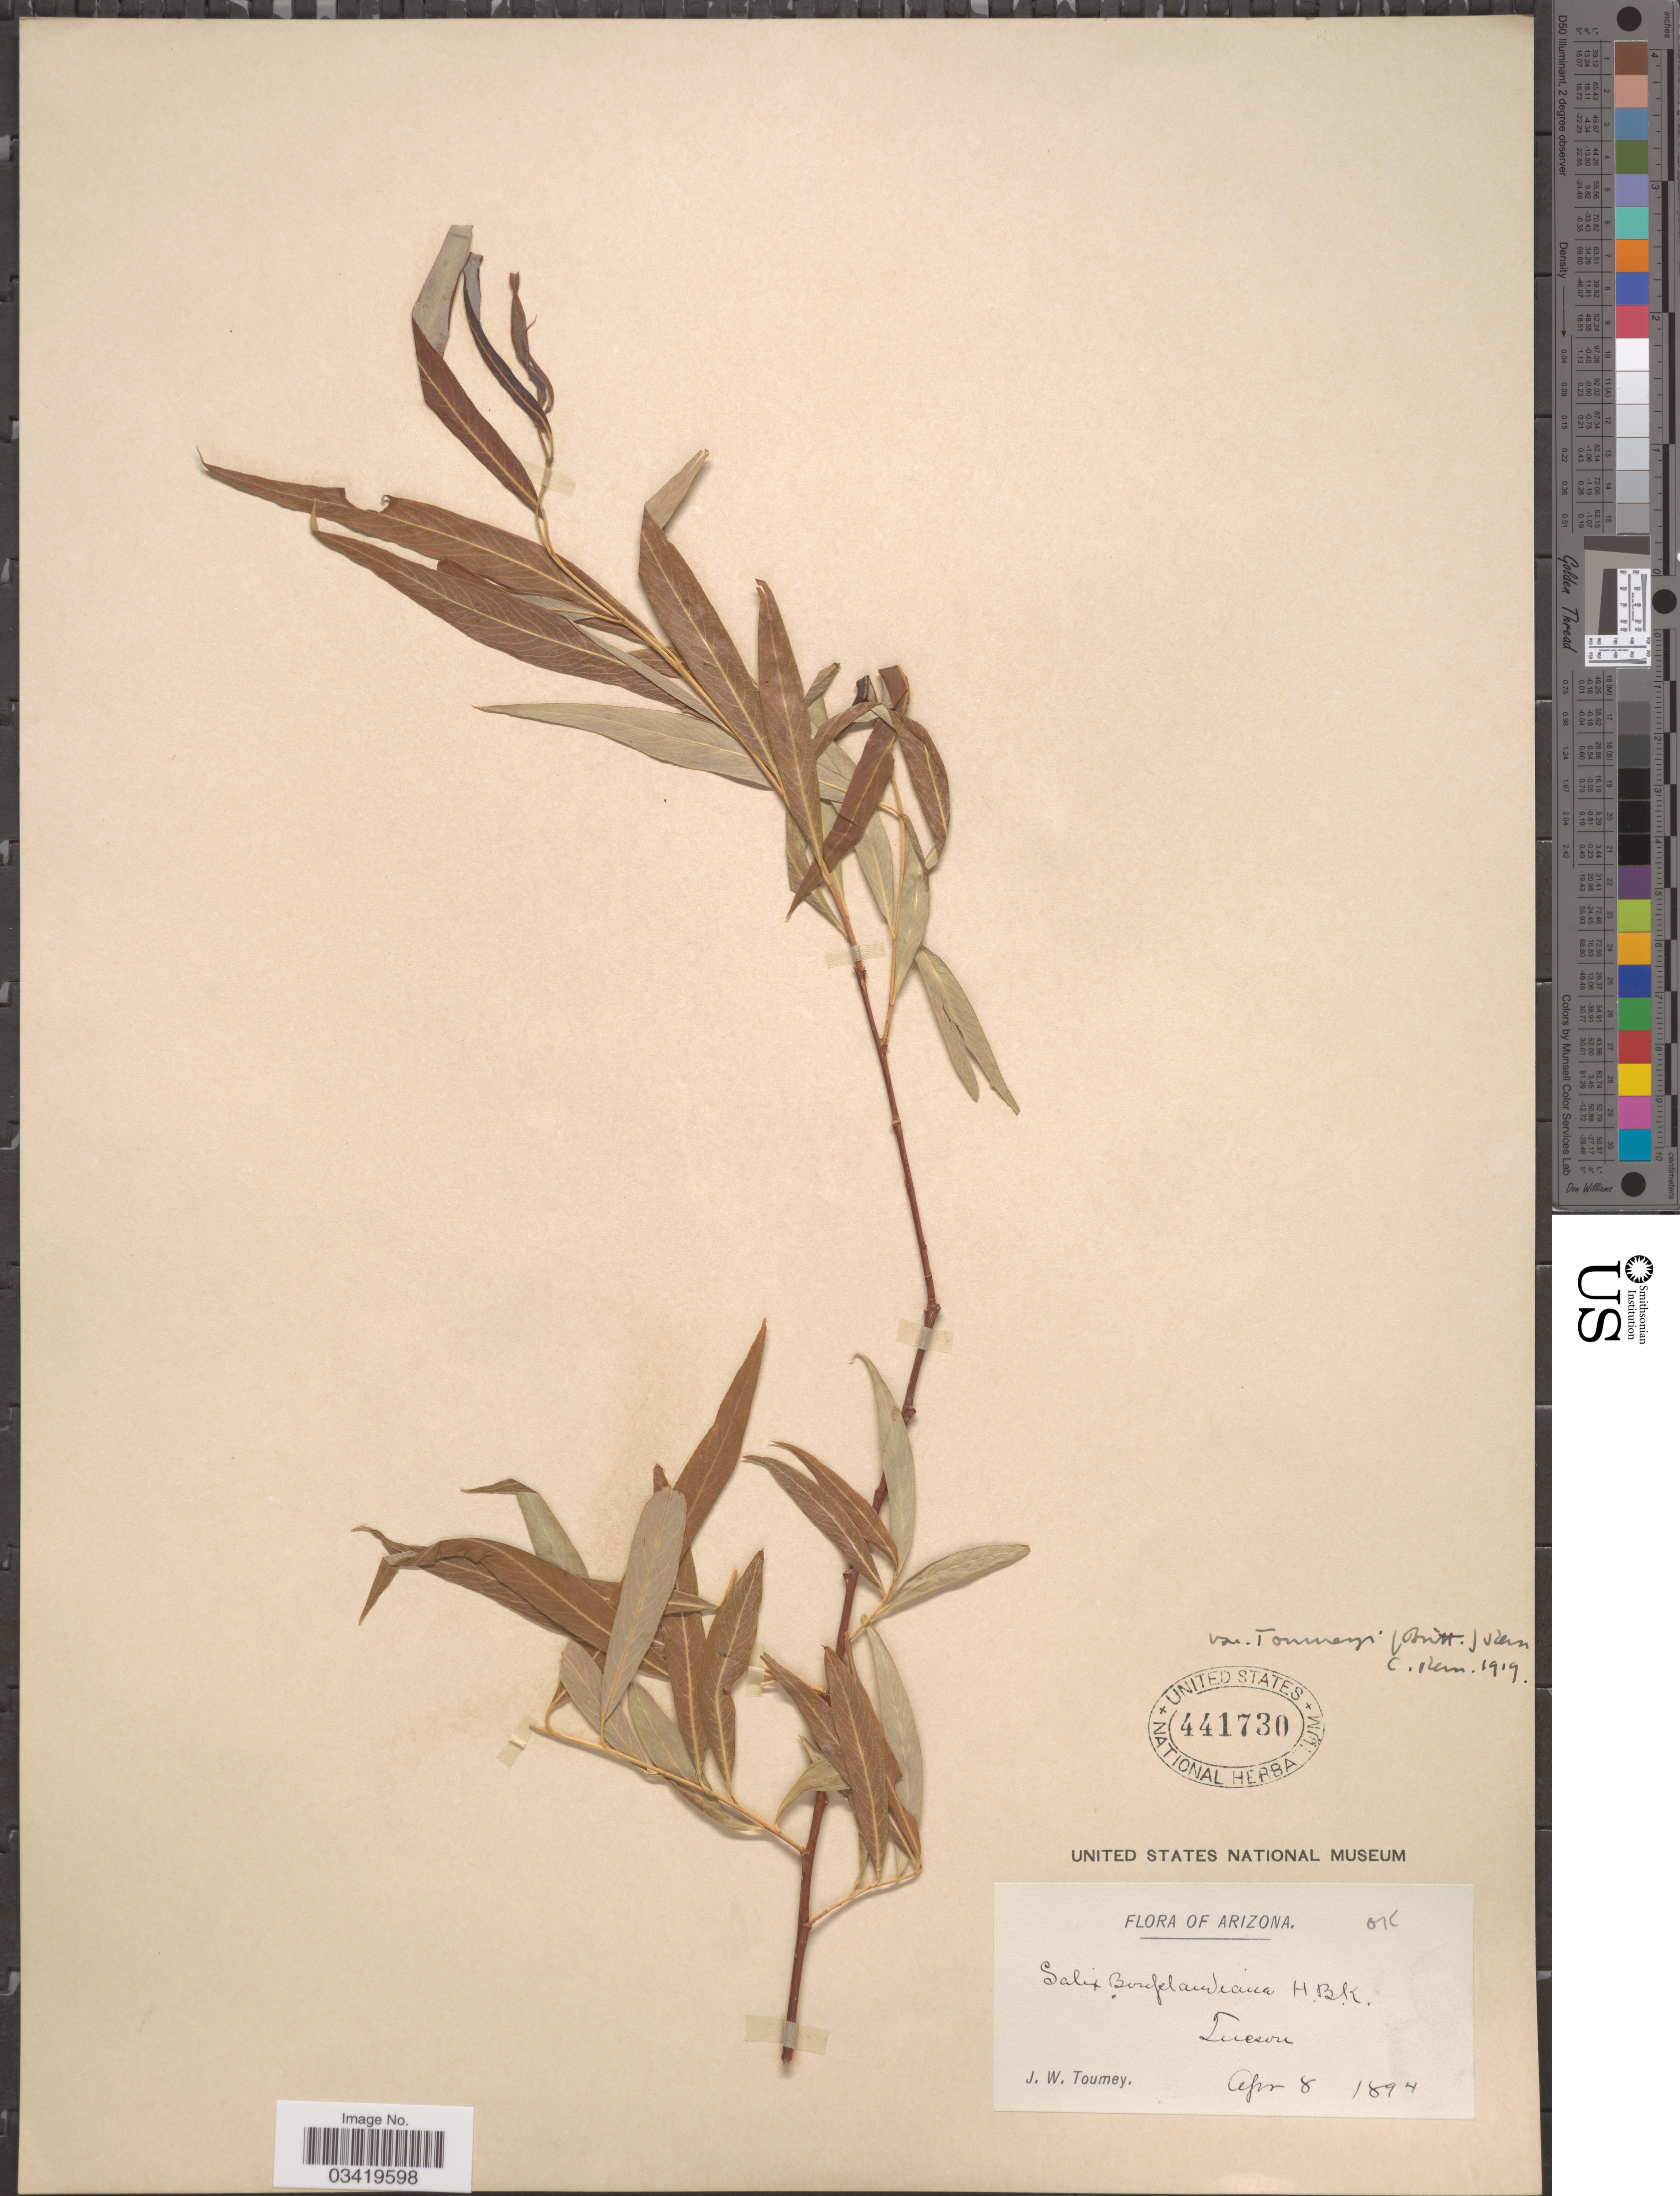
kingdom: Plantae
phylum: Tracheophyta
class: Magnoliopsida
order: Malpighiales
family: Salicaceae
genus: Salix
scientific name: Salix bonplandiana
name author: Kunth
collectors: J. W. Toumey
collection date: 1894-04-08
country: United States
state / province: Arizona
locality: Tucson.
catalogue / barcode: US 441730